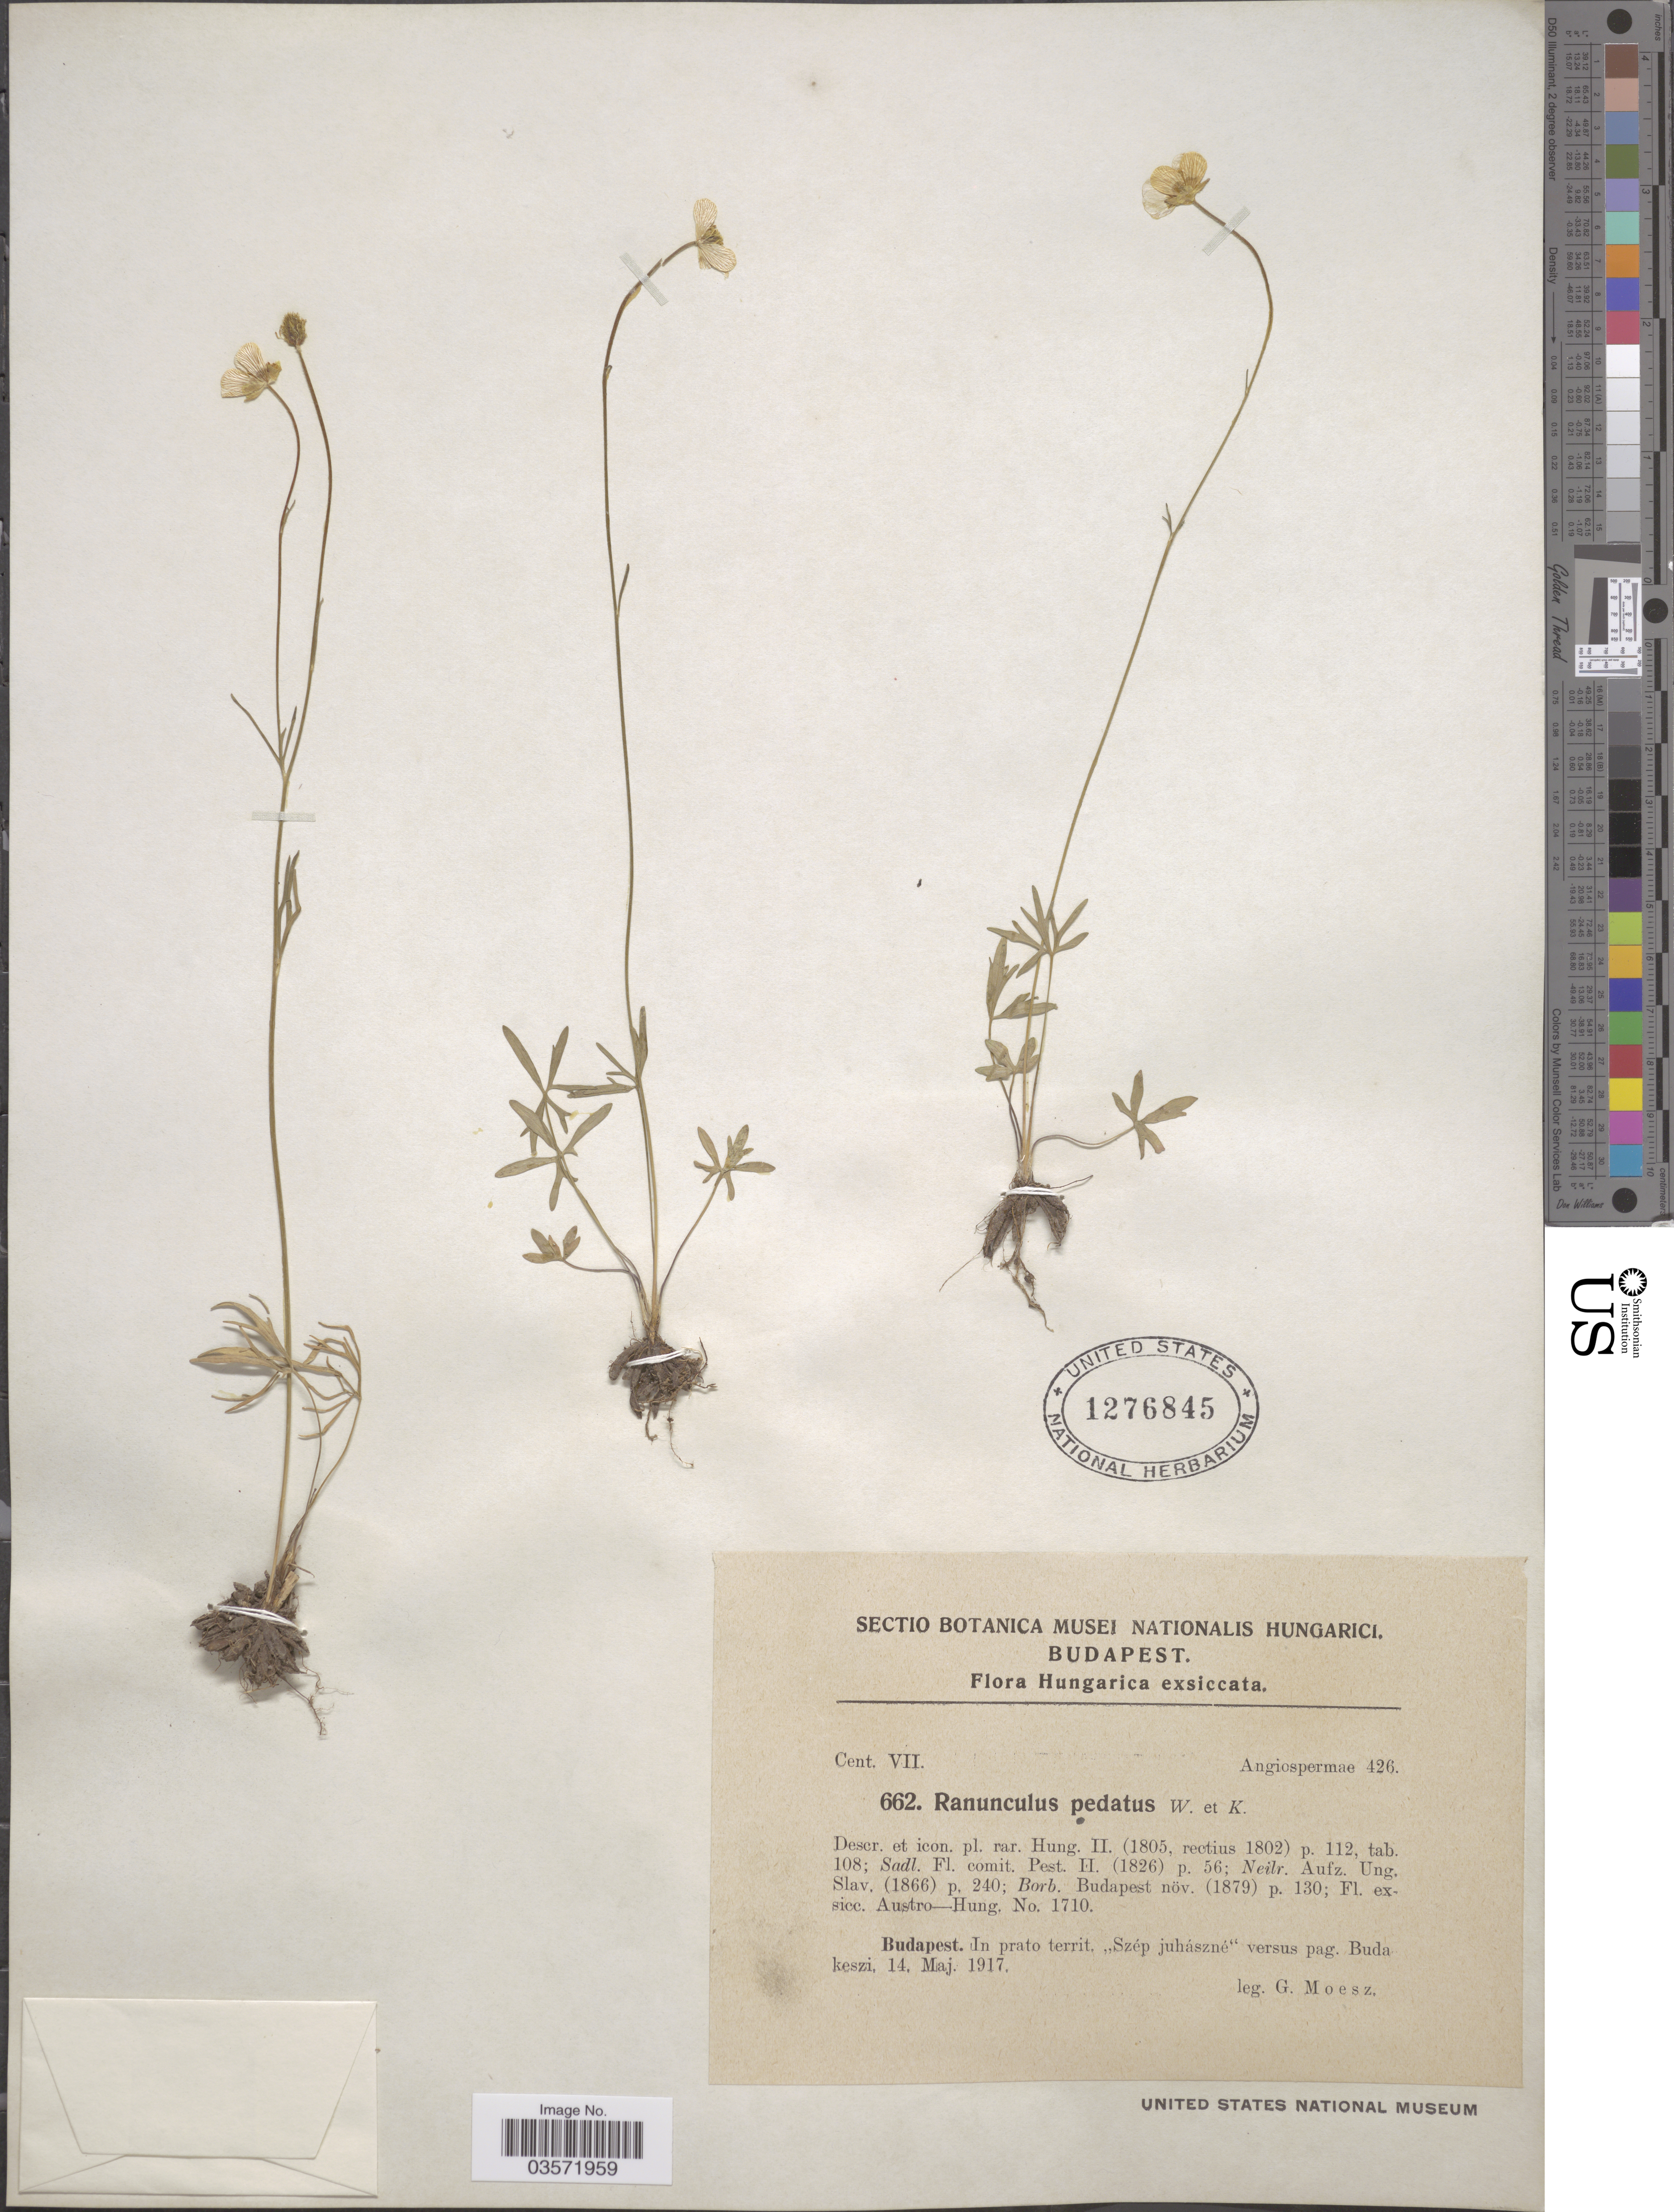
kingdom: Plantae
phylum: Tracheophyta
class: Magnoliopsida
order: Ranunculales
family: Ranunculaceae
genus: Ranunculus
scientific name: Ranunculus pedatus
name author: Waldst. & Kit.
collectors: G. Moesz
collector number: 662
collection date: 1917-05-14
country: Hungary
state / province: Budapest, Capital District of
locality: Budapest. In prato territ. "Szép juhászné" versus pag. Buda keszi.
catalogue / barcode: US 1276845